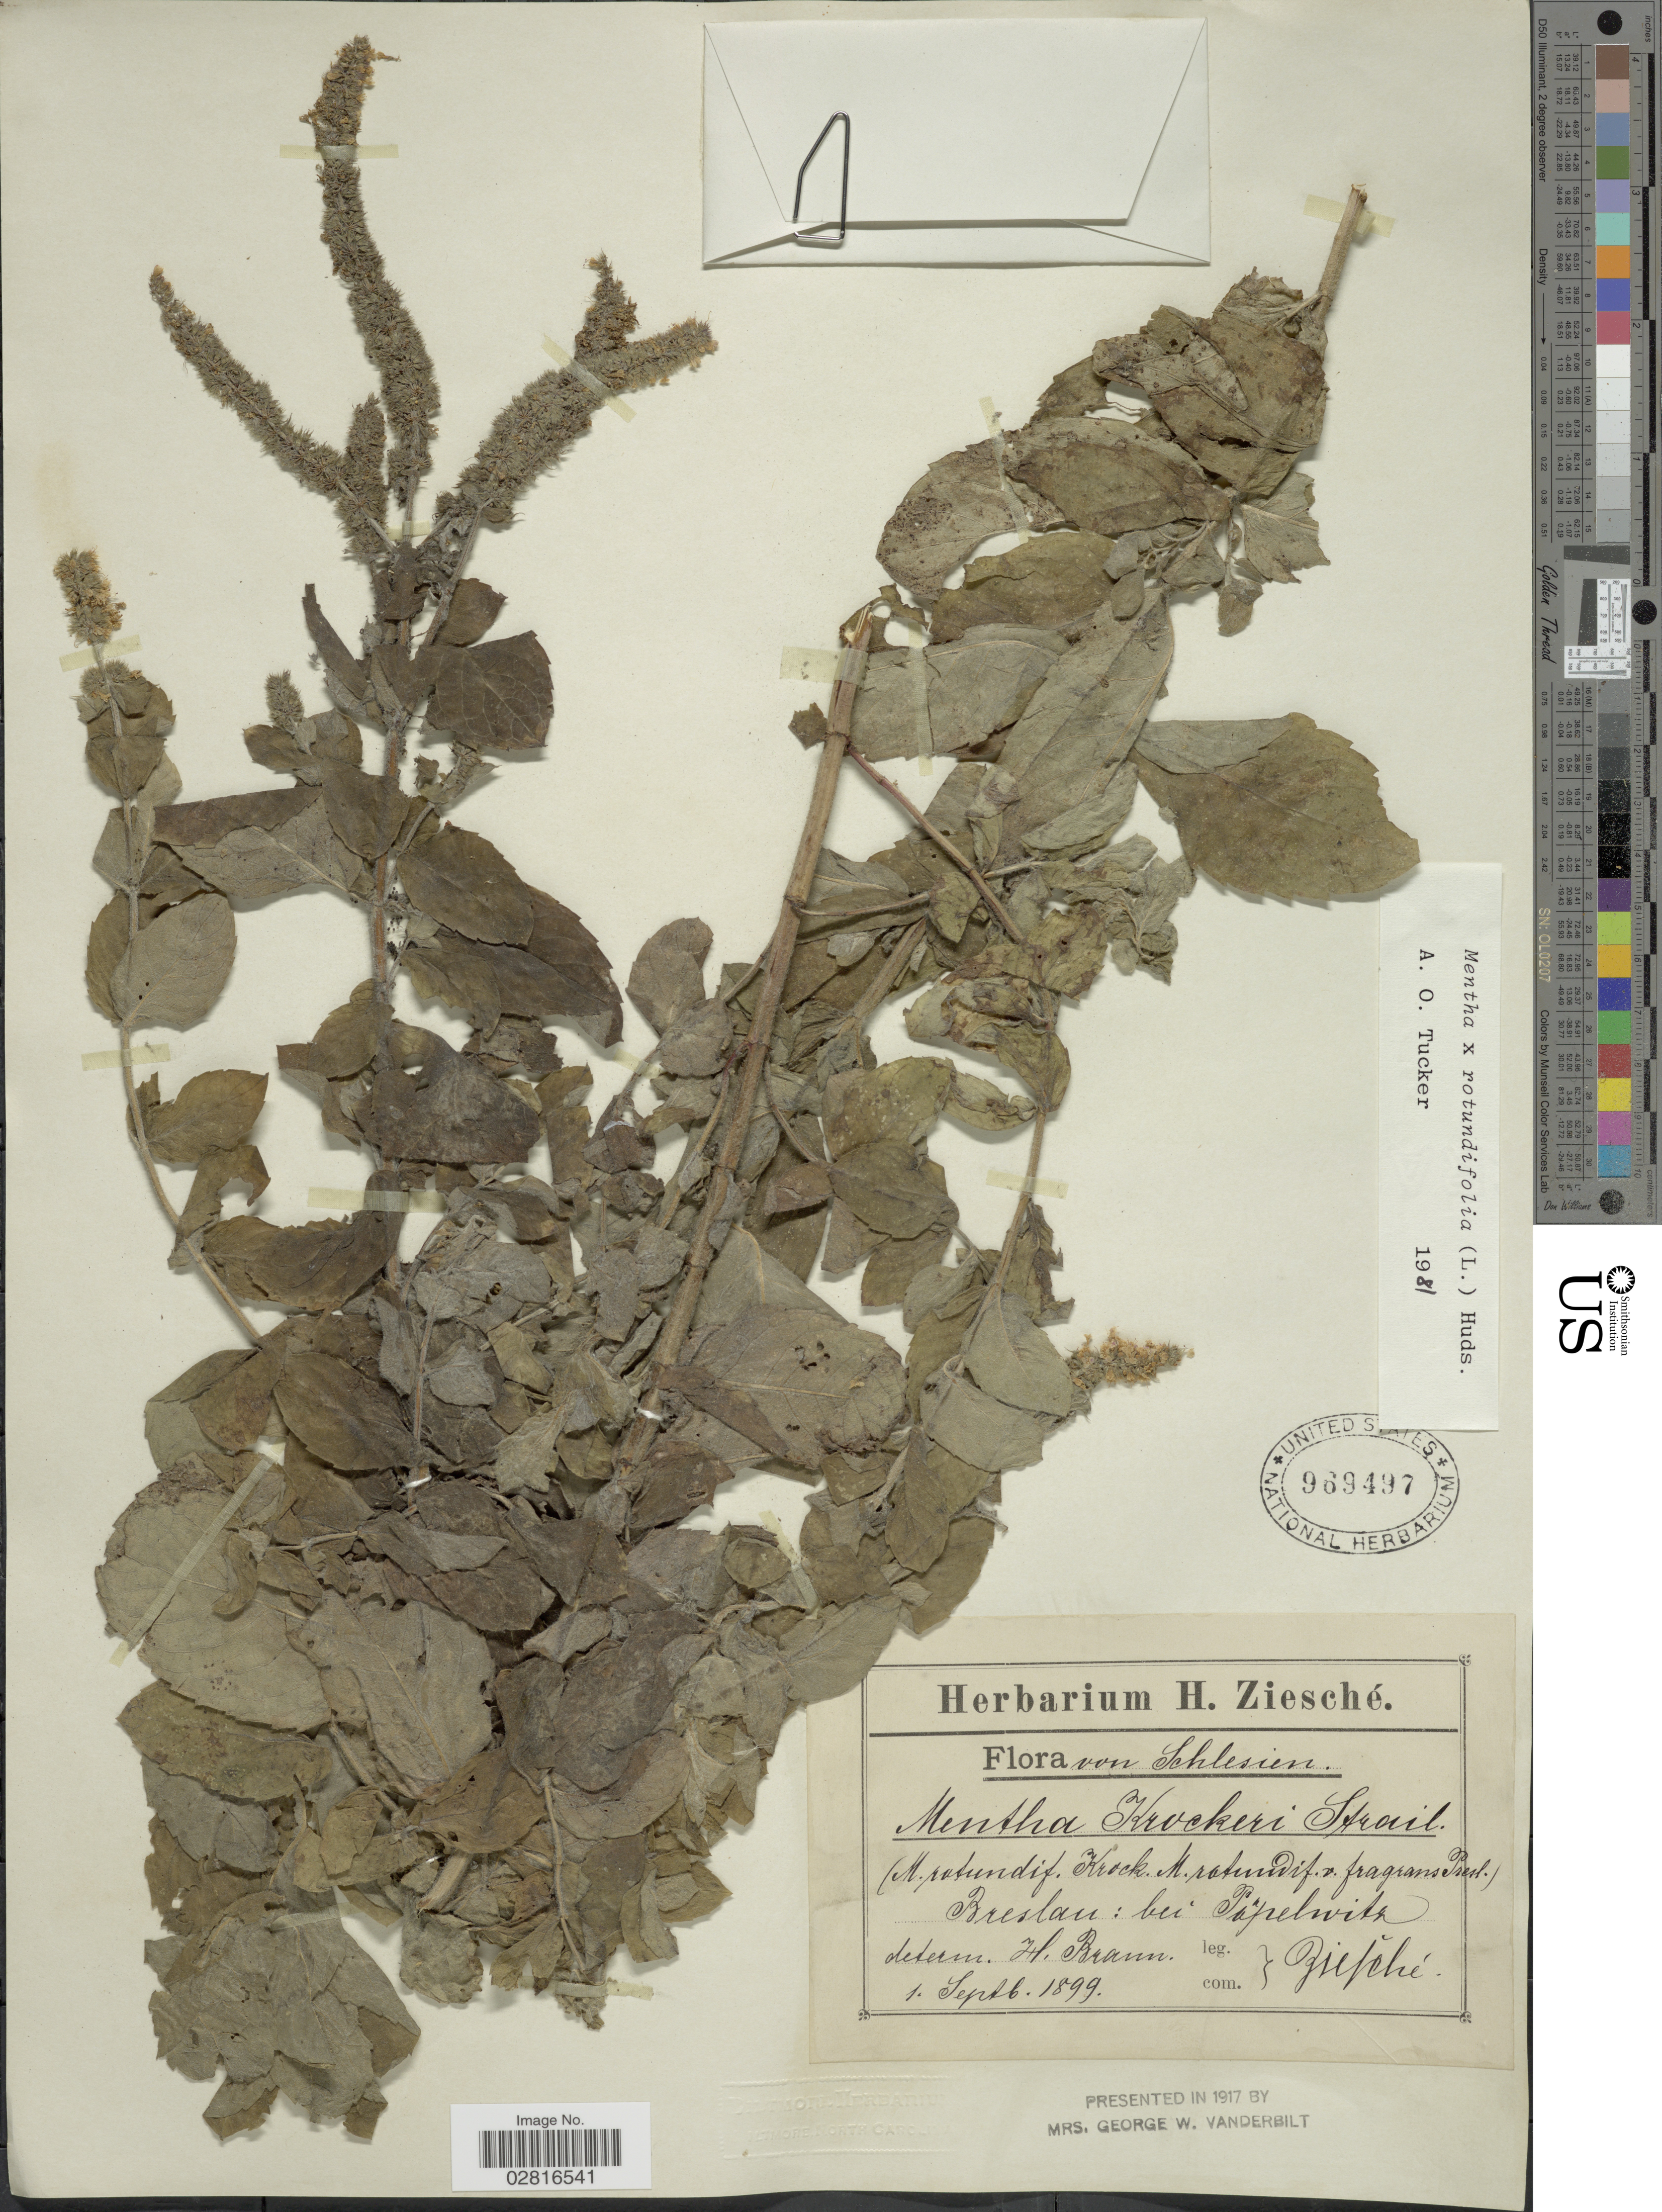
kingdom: Plantae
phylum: Tracheophyta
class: Magnoliopsida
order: Lamiales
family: Lamiaceae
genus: Mentha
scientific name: Mentha rotundifolia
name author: (L.) Huds.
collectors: H. Ziesché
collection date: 1899-09-01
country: Poland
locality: Schlesien. Breslau: bei Pöpelwitz.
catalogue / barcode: US 969497